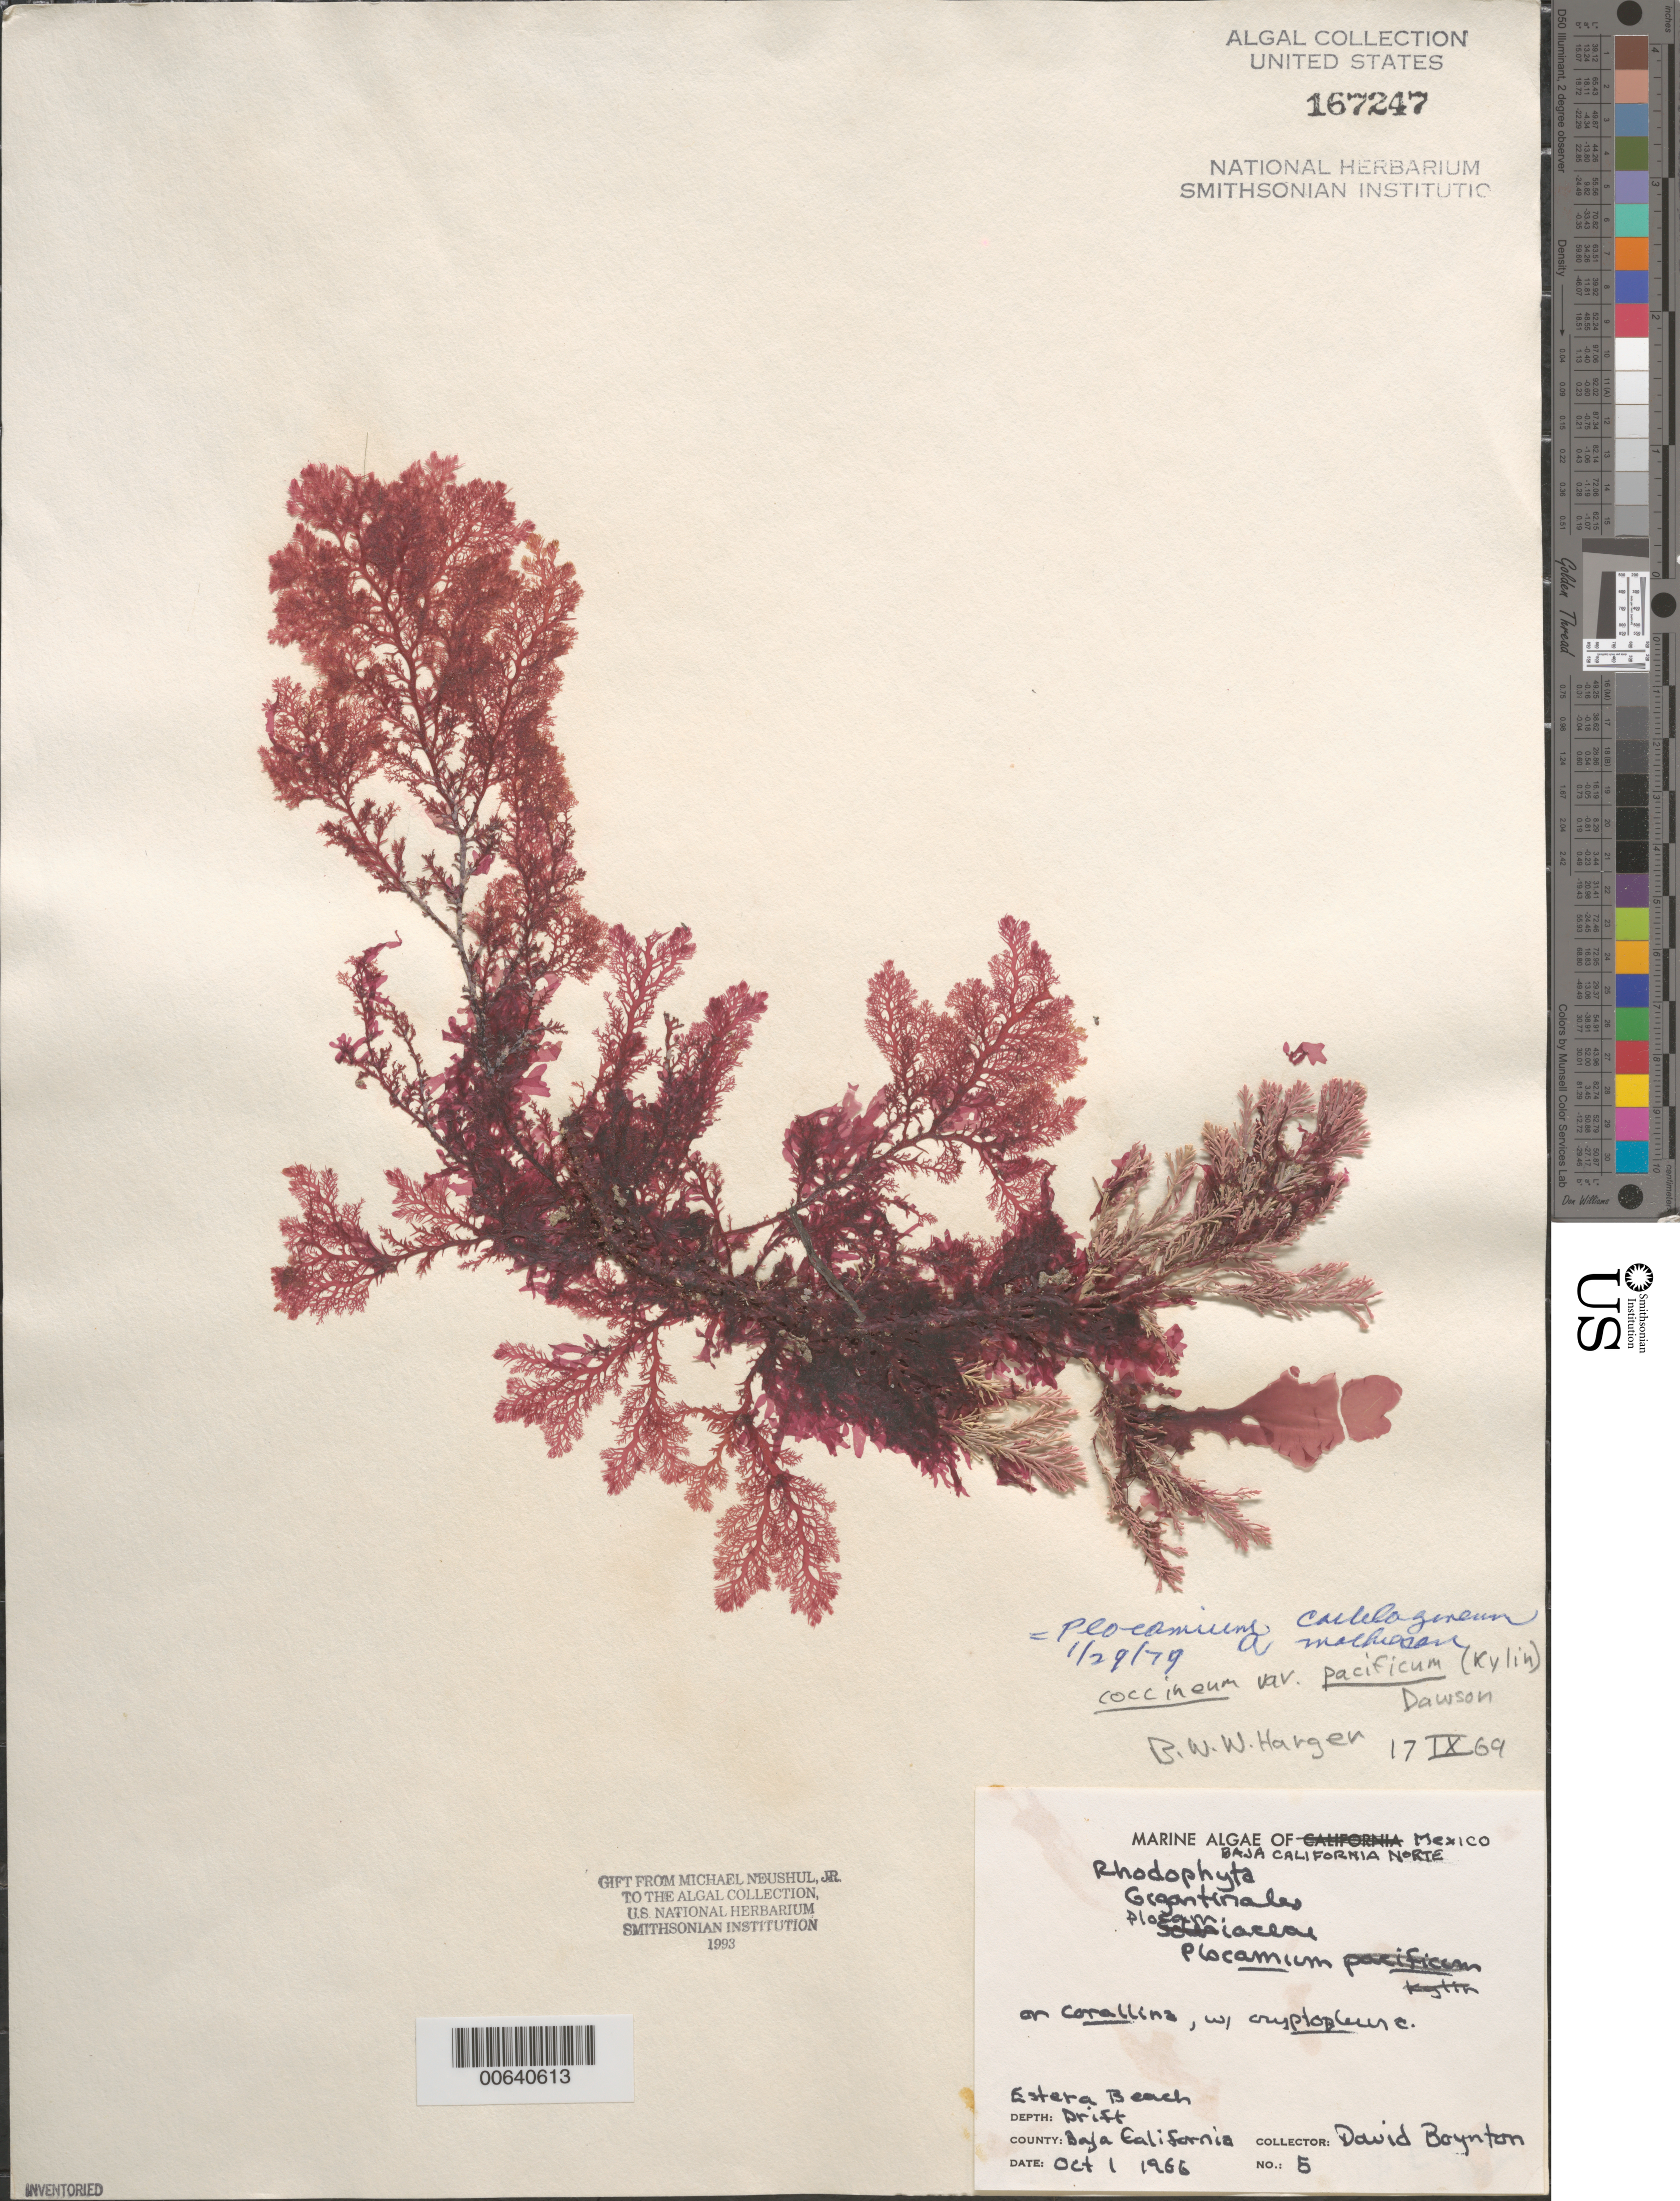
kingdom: Plantae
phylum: Rhodophyta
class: Florideophyceae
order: Plocamiales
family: Plocamiaceae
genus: Plocamium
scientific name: Plocamium cartilagineum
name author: (L.) P.S. Dixon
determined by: Mathieson, A. C.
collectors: D. Boynton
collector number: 5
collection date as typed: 01 Oct 1966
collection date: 1966-10-01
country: Mexico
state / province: Baja California Norte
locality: Estero Beach (Estera Beach)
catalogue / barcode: US 167247